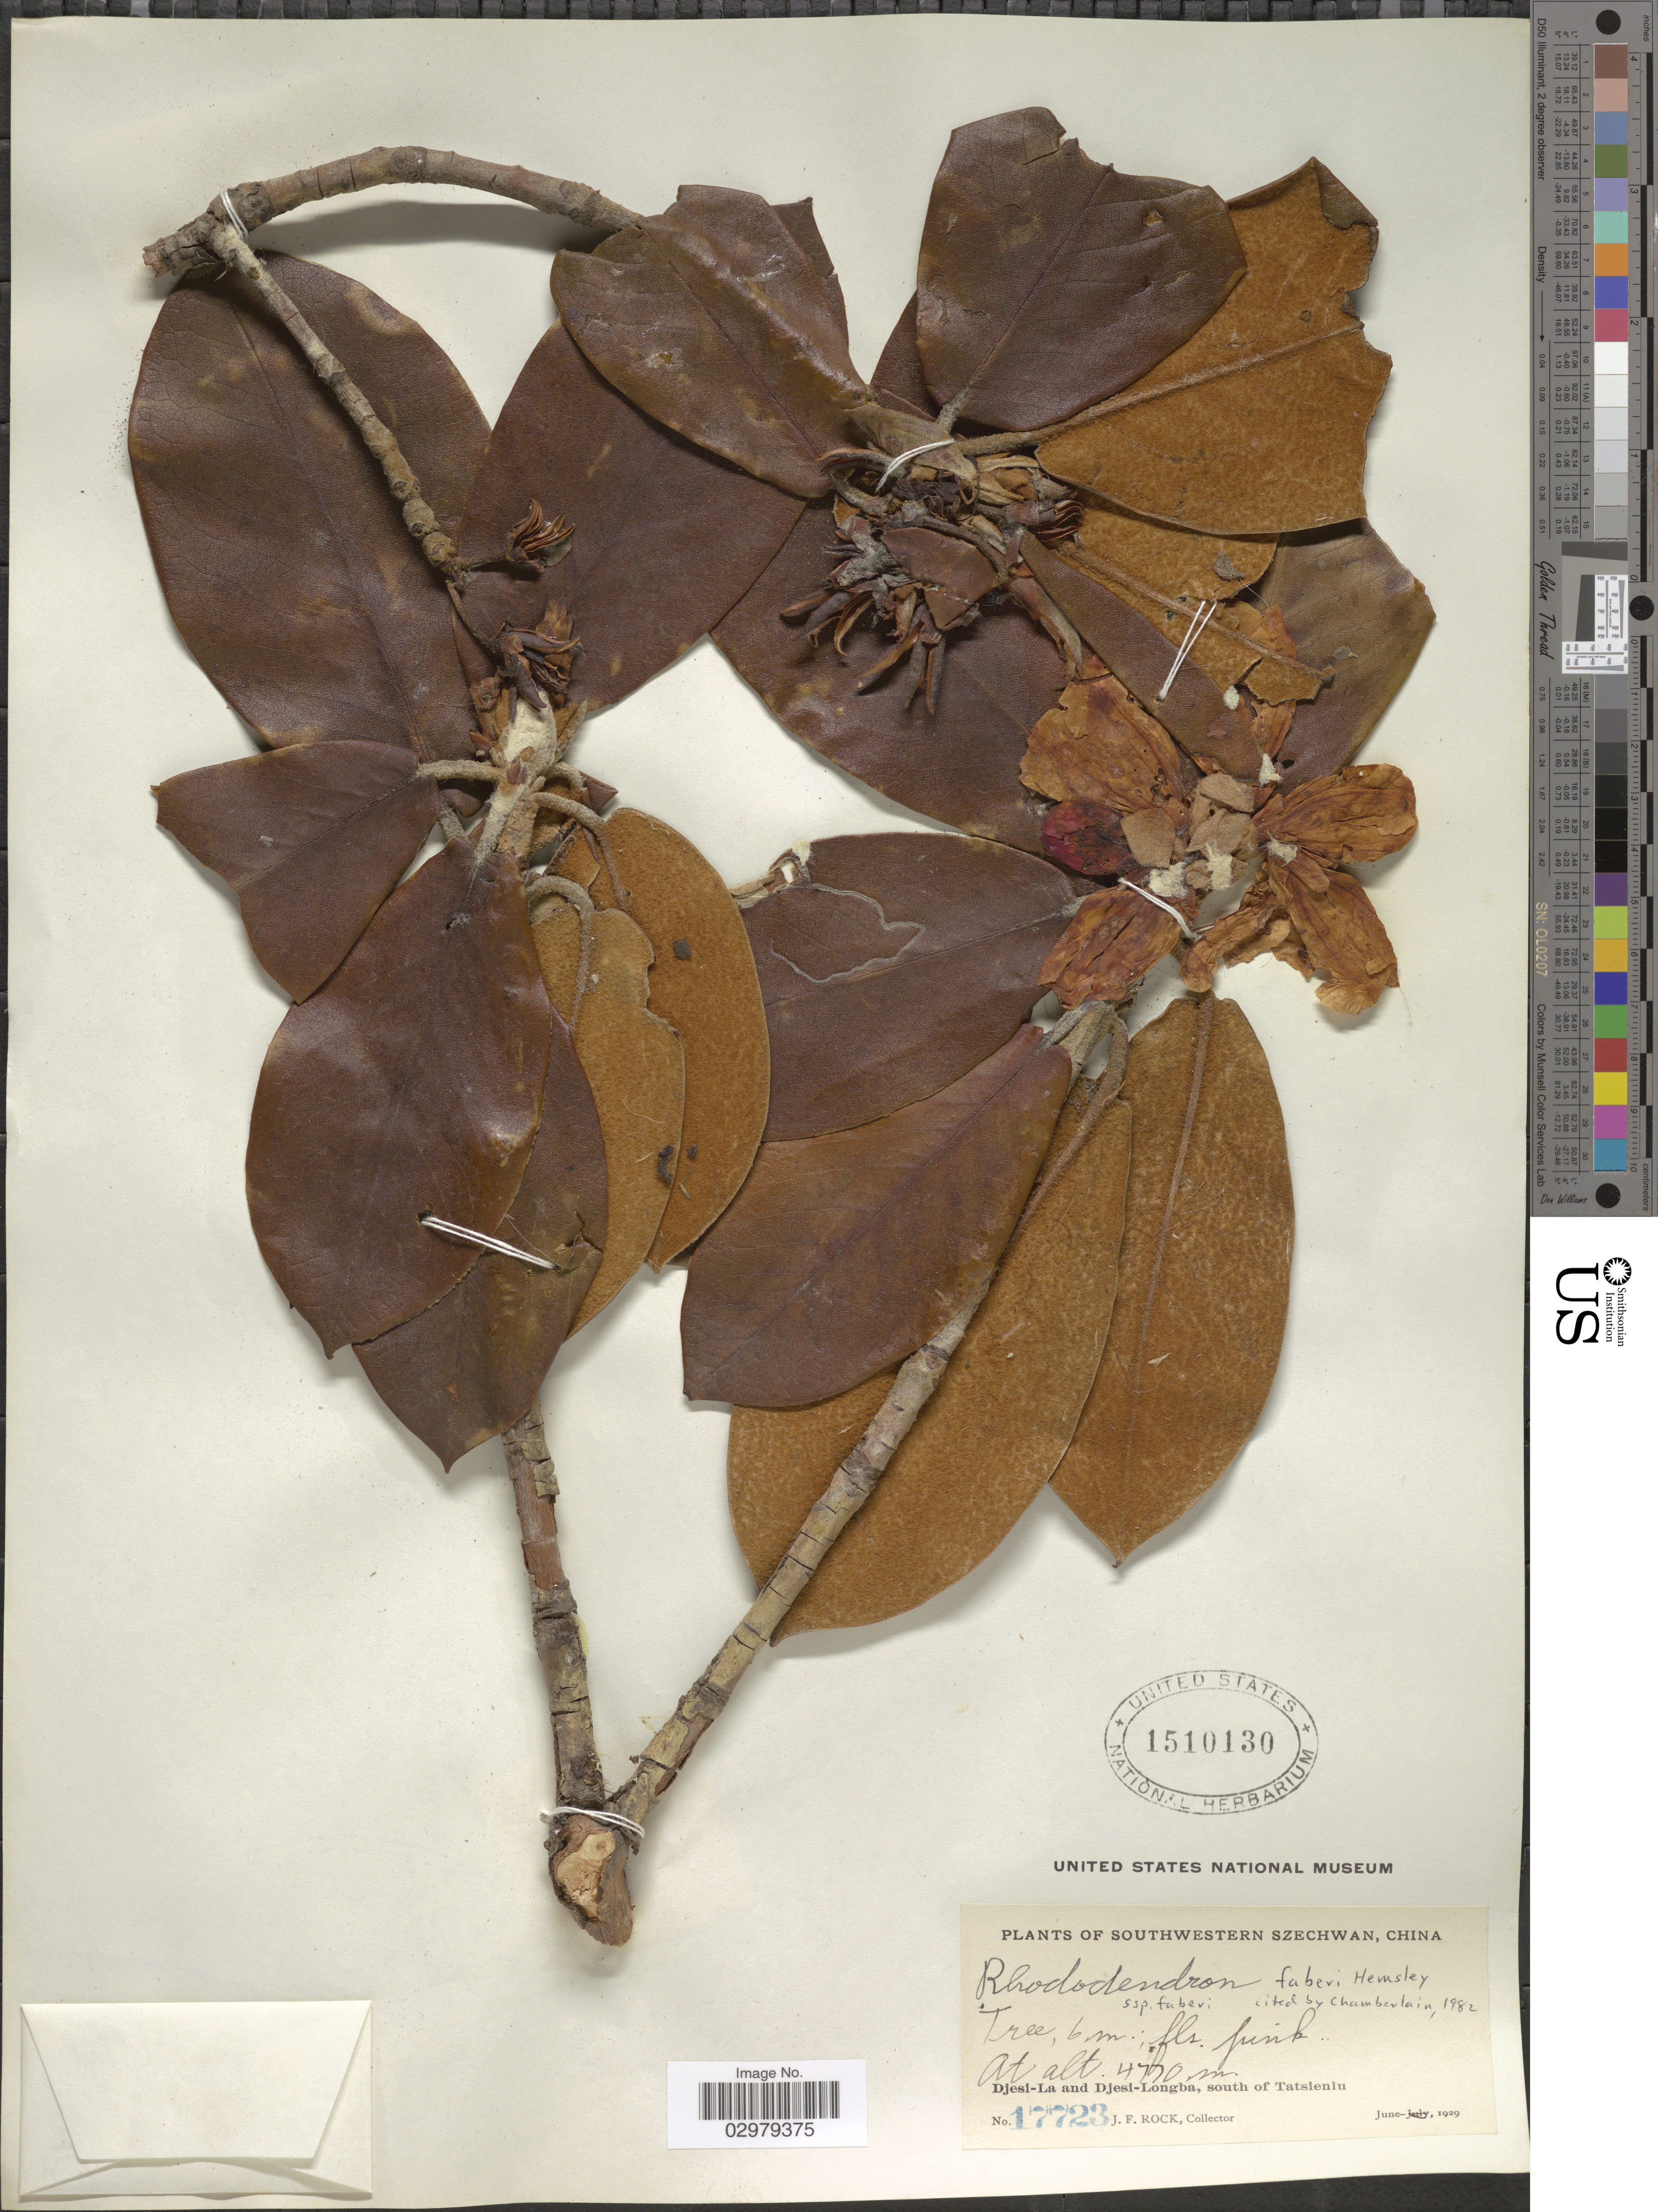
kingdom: Plantae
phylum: Tracheophyta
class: Magnoliopsida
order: Ericales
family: Ericaceae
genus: Rhododendron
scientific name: Rhododendron sp.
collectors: J. Rock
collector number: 17723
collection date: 1929-06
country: China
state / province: Sichuan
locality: Southwestern Szechwan. Djesi-La and Djesi-Longba, south of Tatsienlu.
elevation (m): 4770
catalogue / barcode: US 1510130